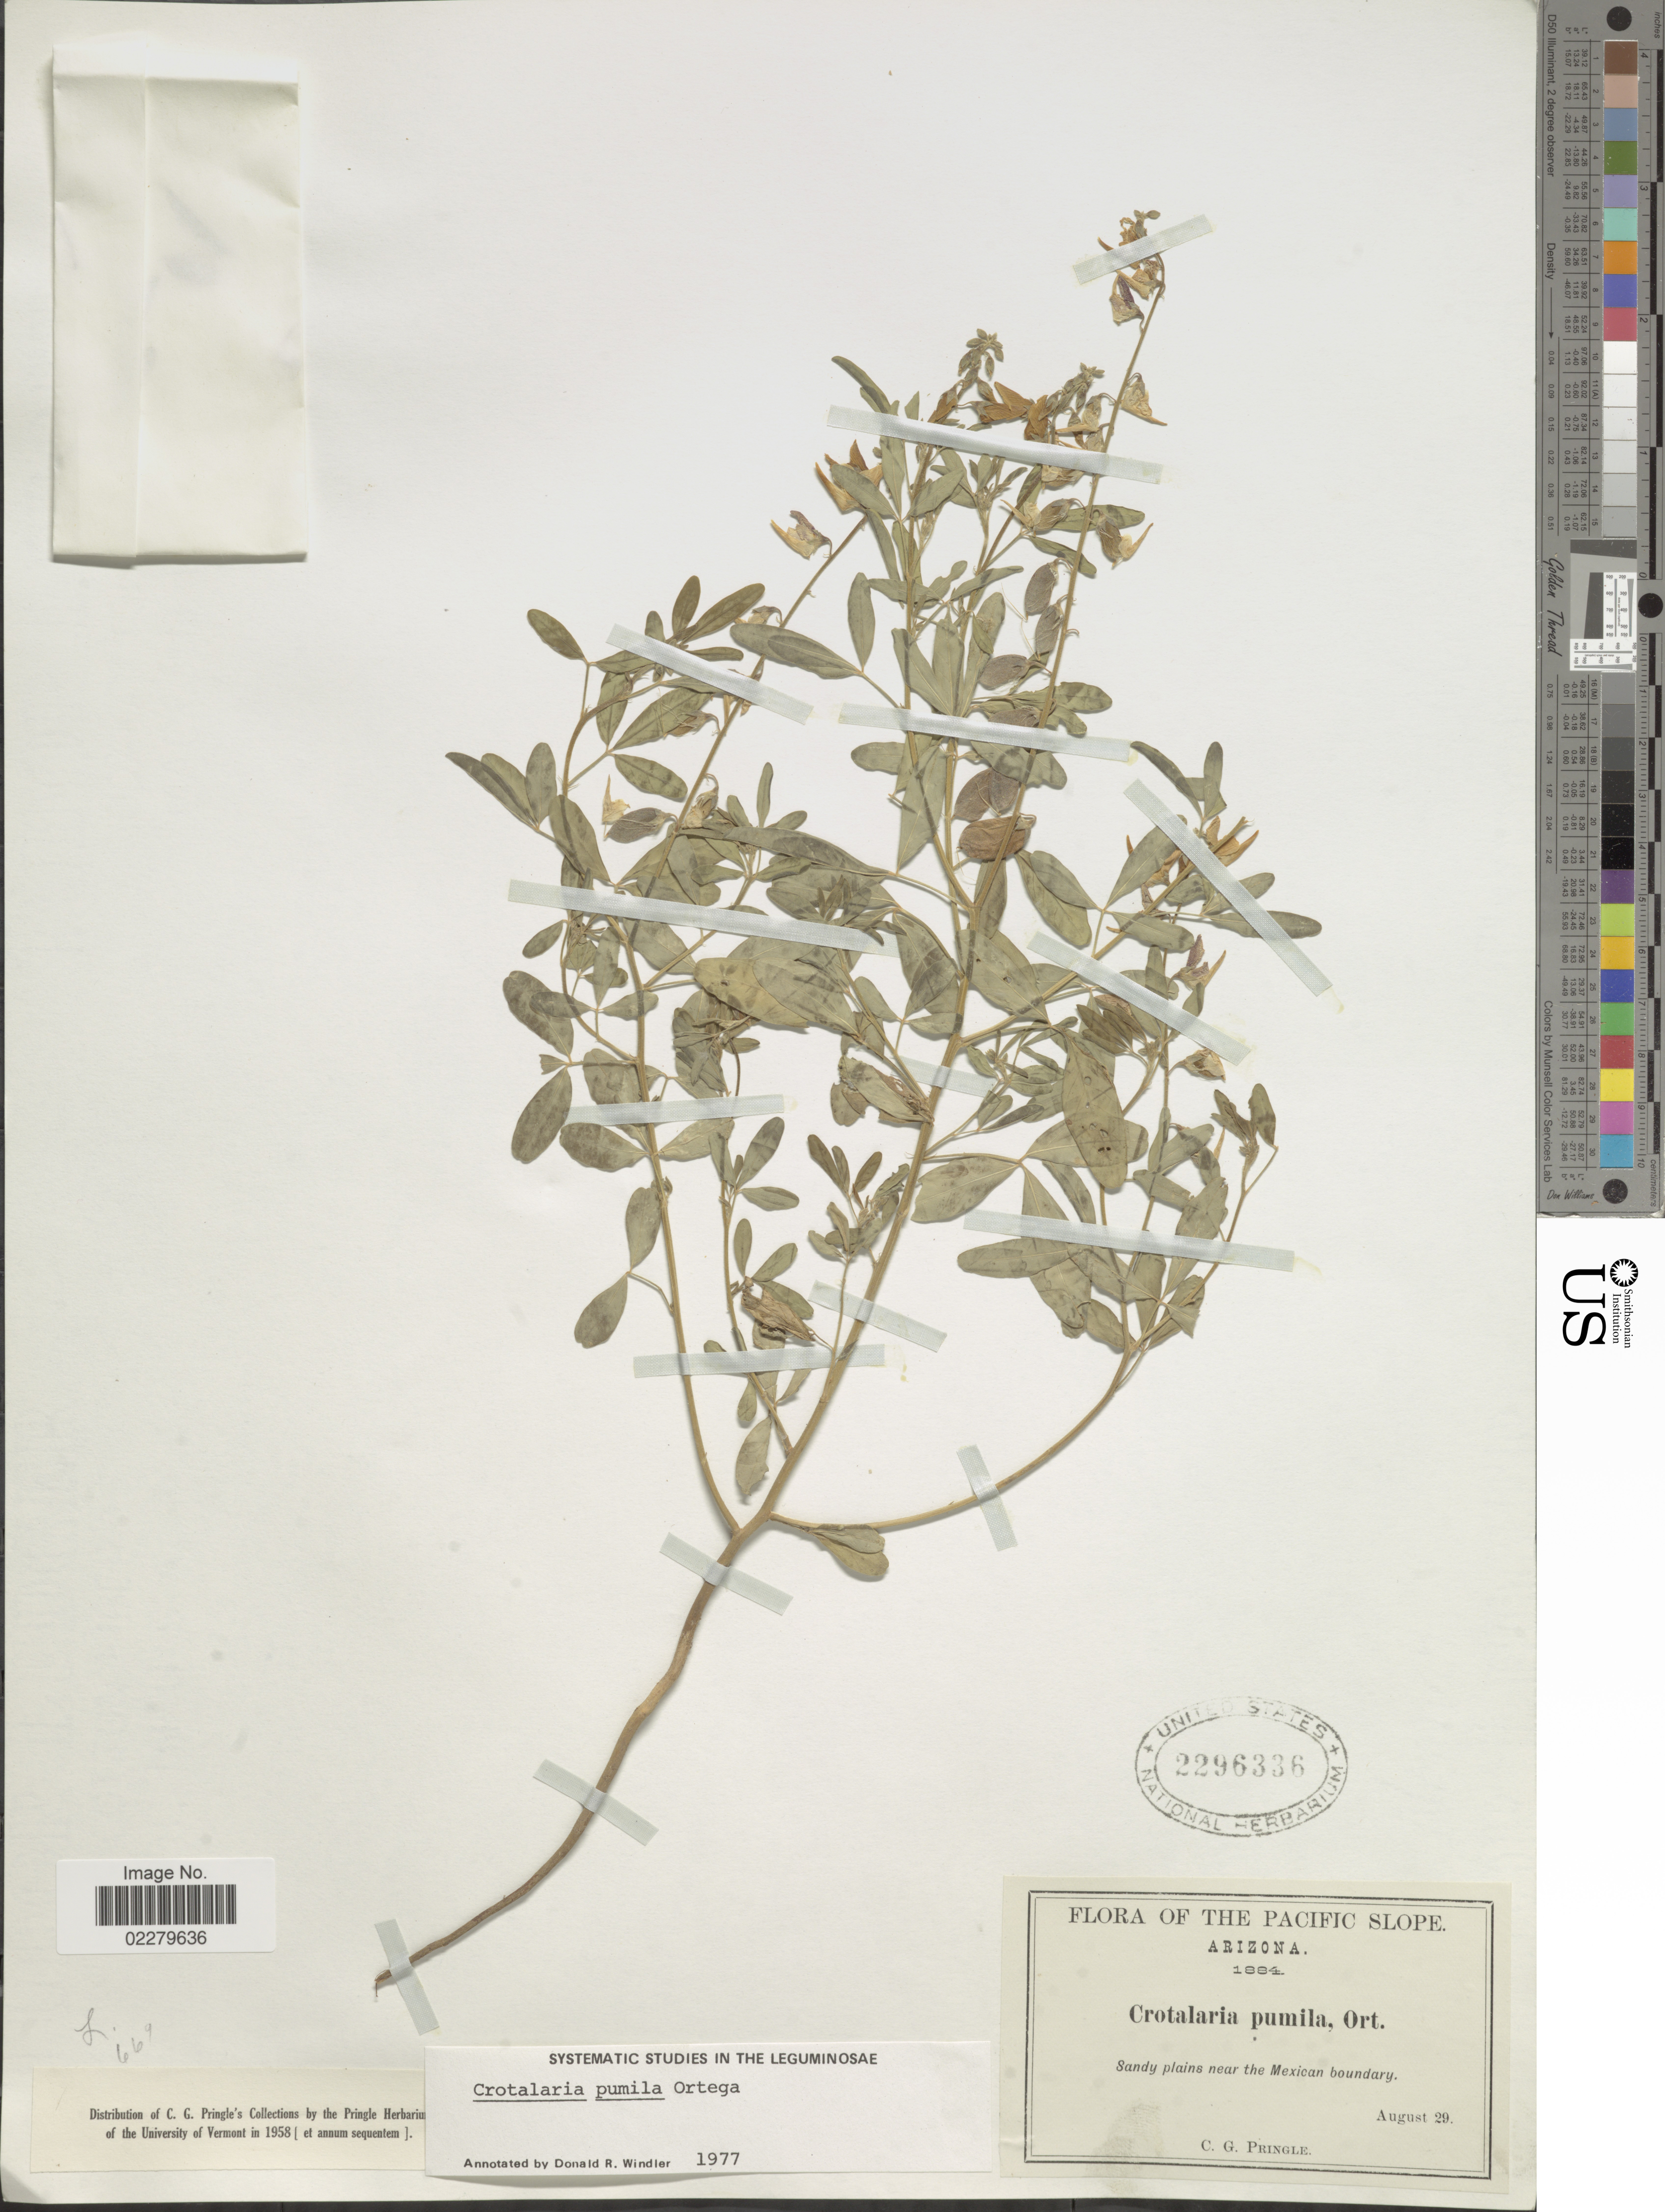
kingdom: Plantae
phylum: Tracheophyta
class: Magnoliopsida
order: Fabales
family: Fabaceae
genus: Crotalaria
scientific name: Crotalaria pumila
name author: Ortega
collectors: C. G. Pringle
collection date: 1884-08-29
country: United States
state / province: Arizona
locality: Sandy plains near Mexcan Boundary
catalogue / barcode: US 2296336